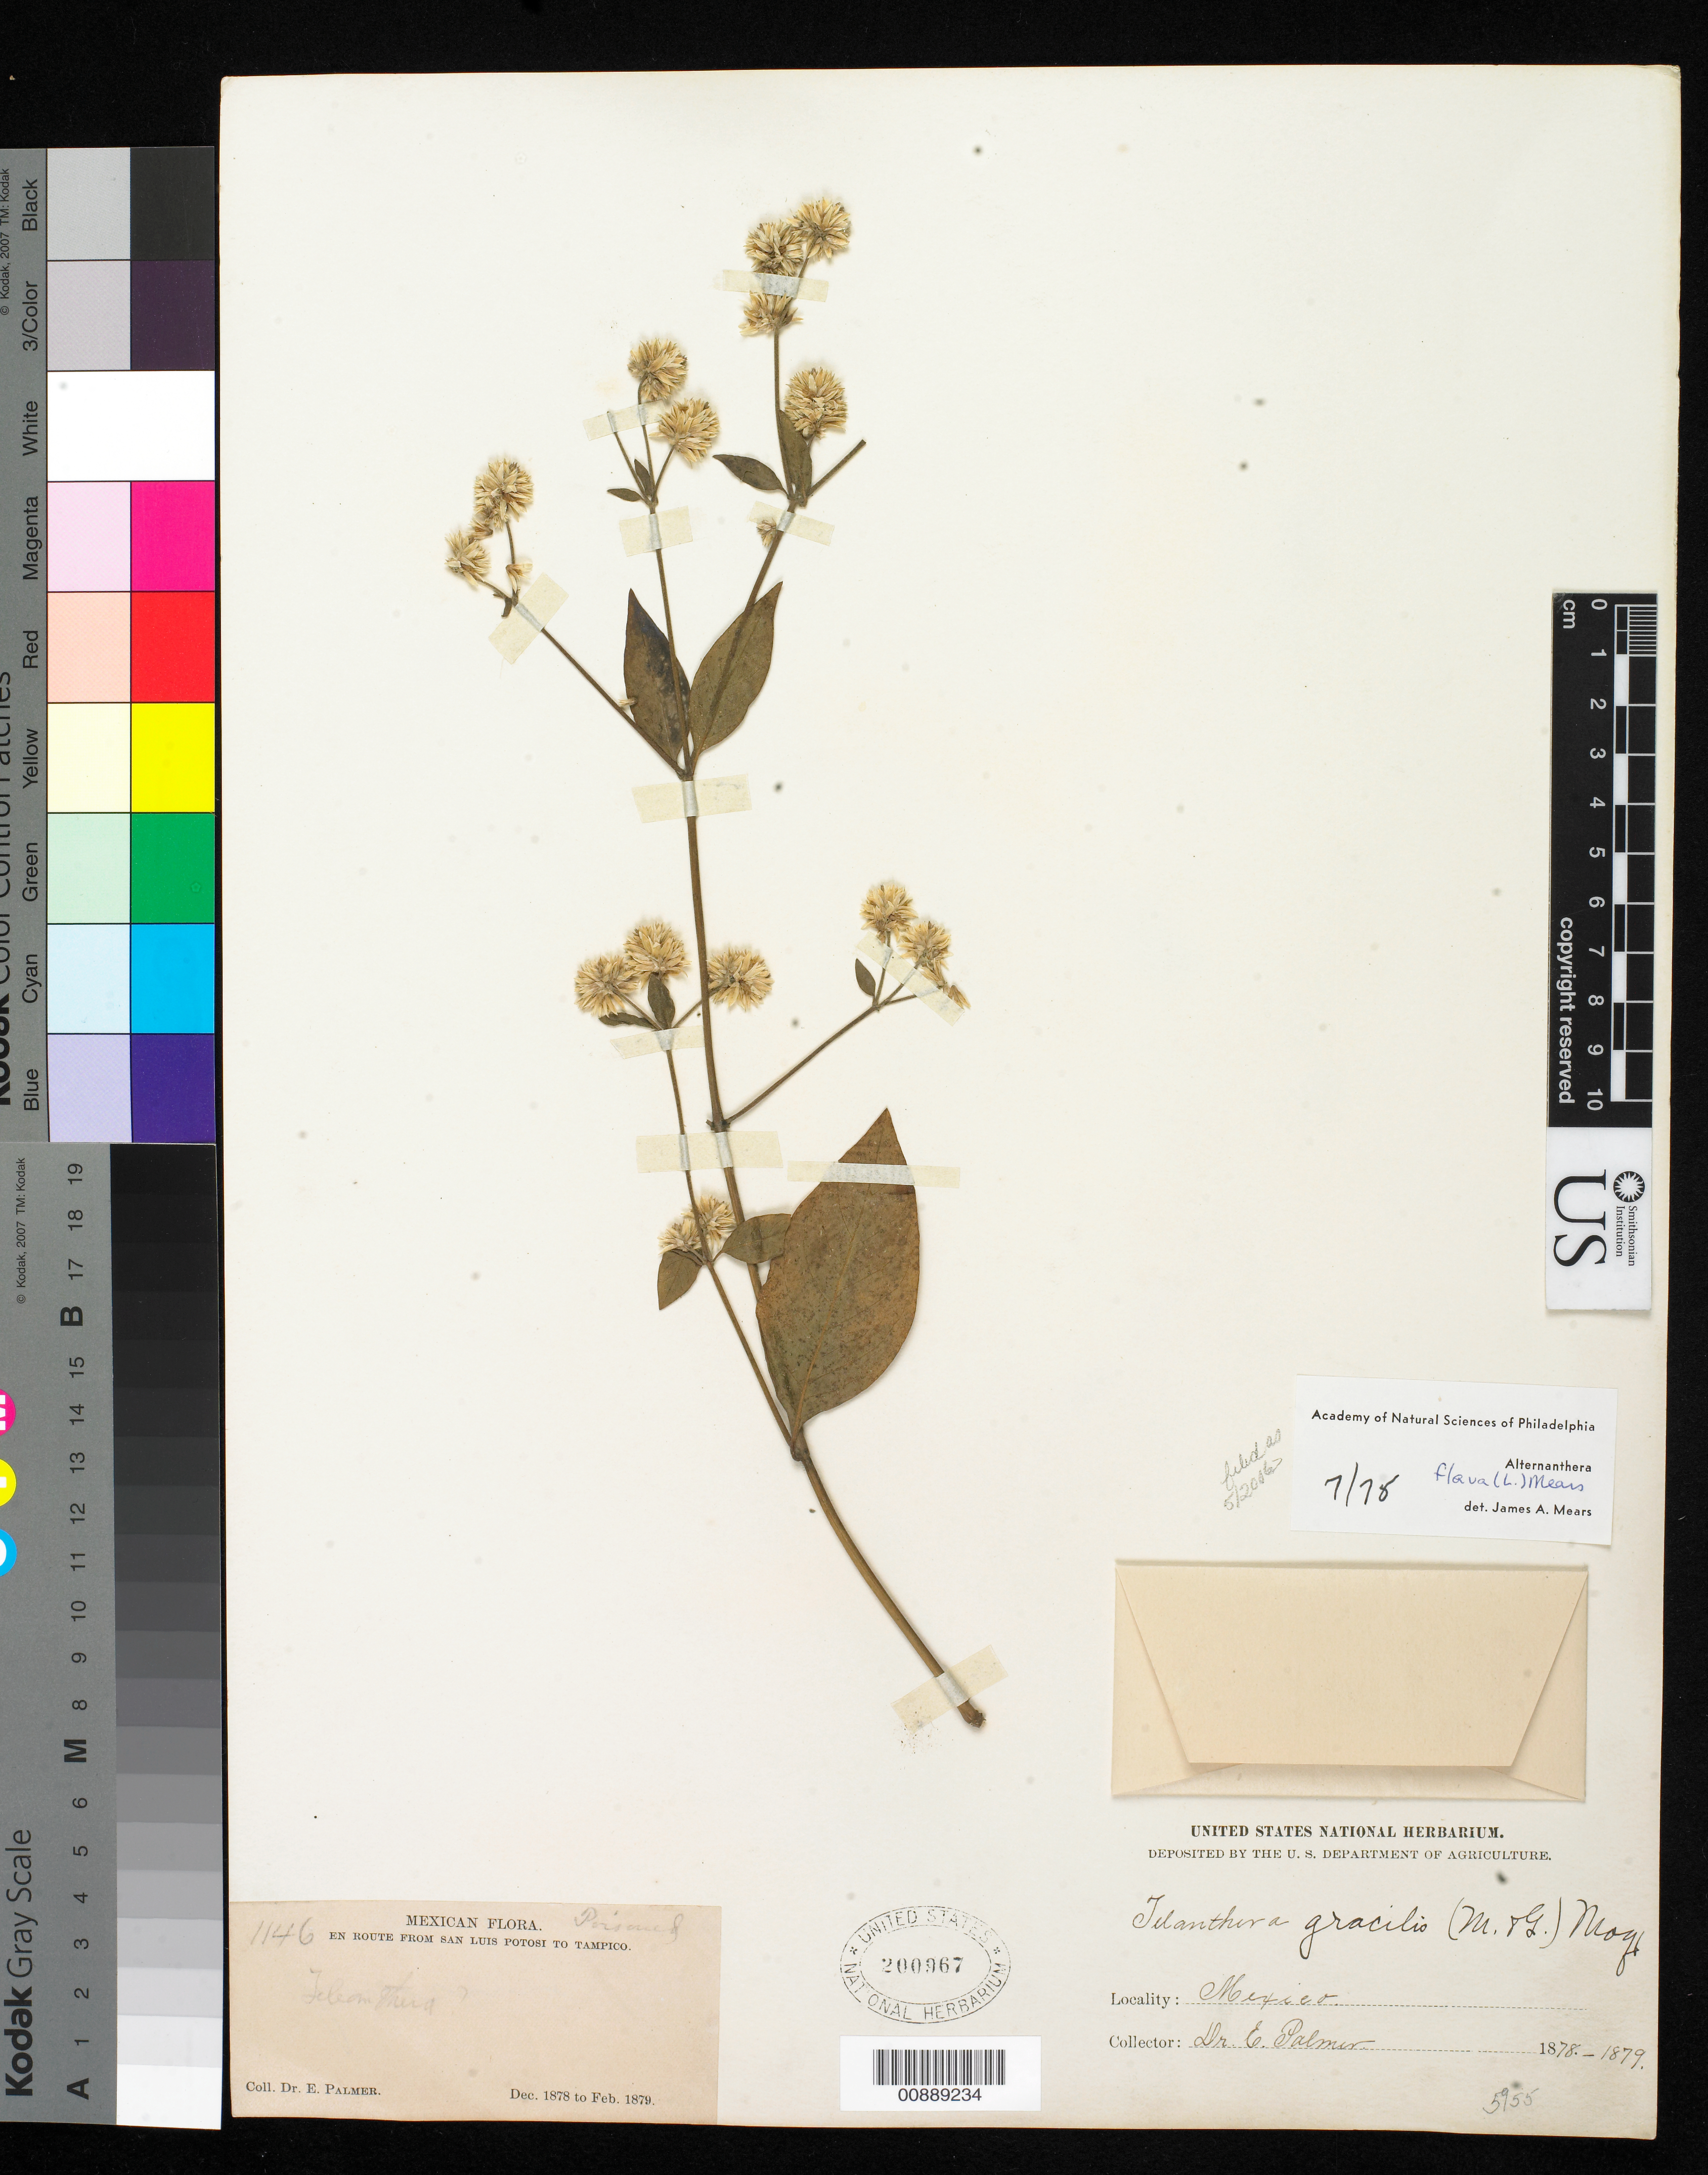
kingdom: Plantae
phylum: Tracheophyta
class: Magnoliopsida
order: Caryophyllales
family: Amaranthaceae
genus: Alternanthera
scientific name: Alternanthera flava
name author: (L.) Mears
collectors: E. Palmer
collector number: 1146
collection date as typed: Dec 1878 to -- Feb 1879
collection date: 1878-12/1879-02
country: Mexico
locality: En route from San Luis Potosí to Tampico, Tamaulipas.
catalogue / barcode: US 200967